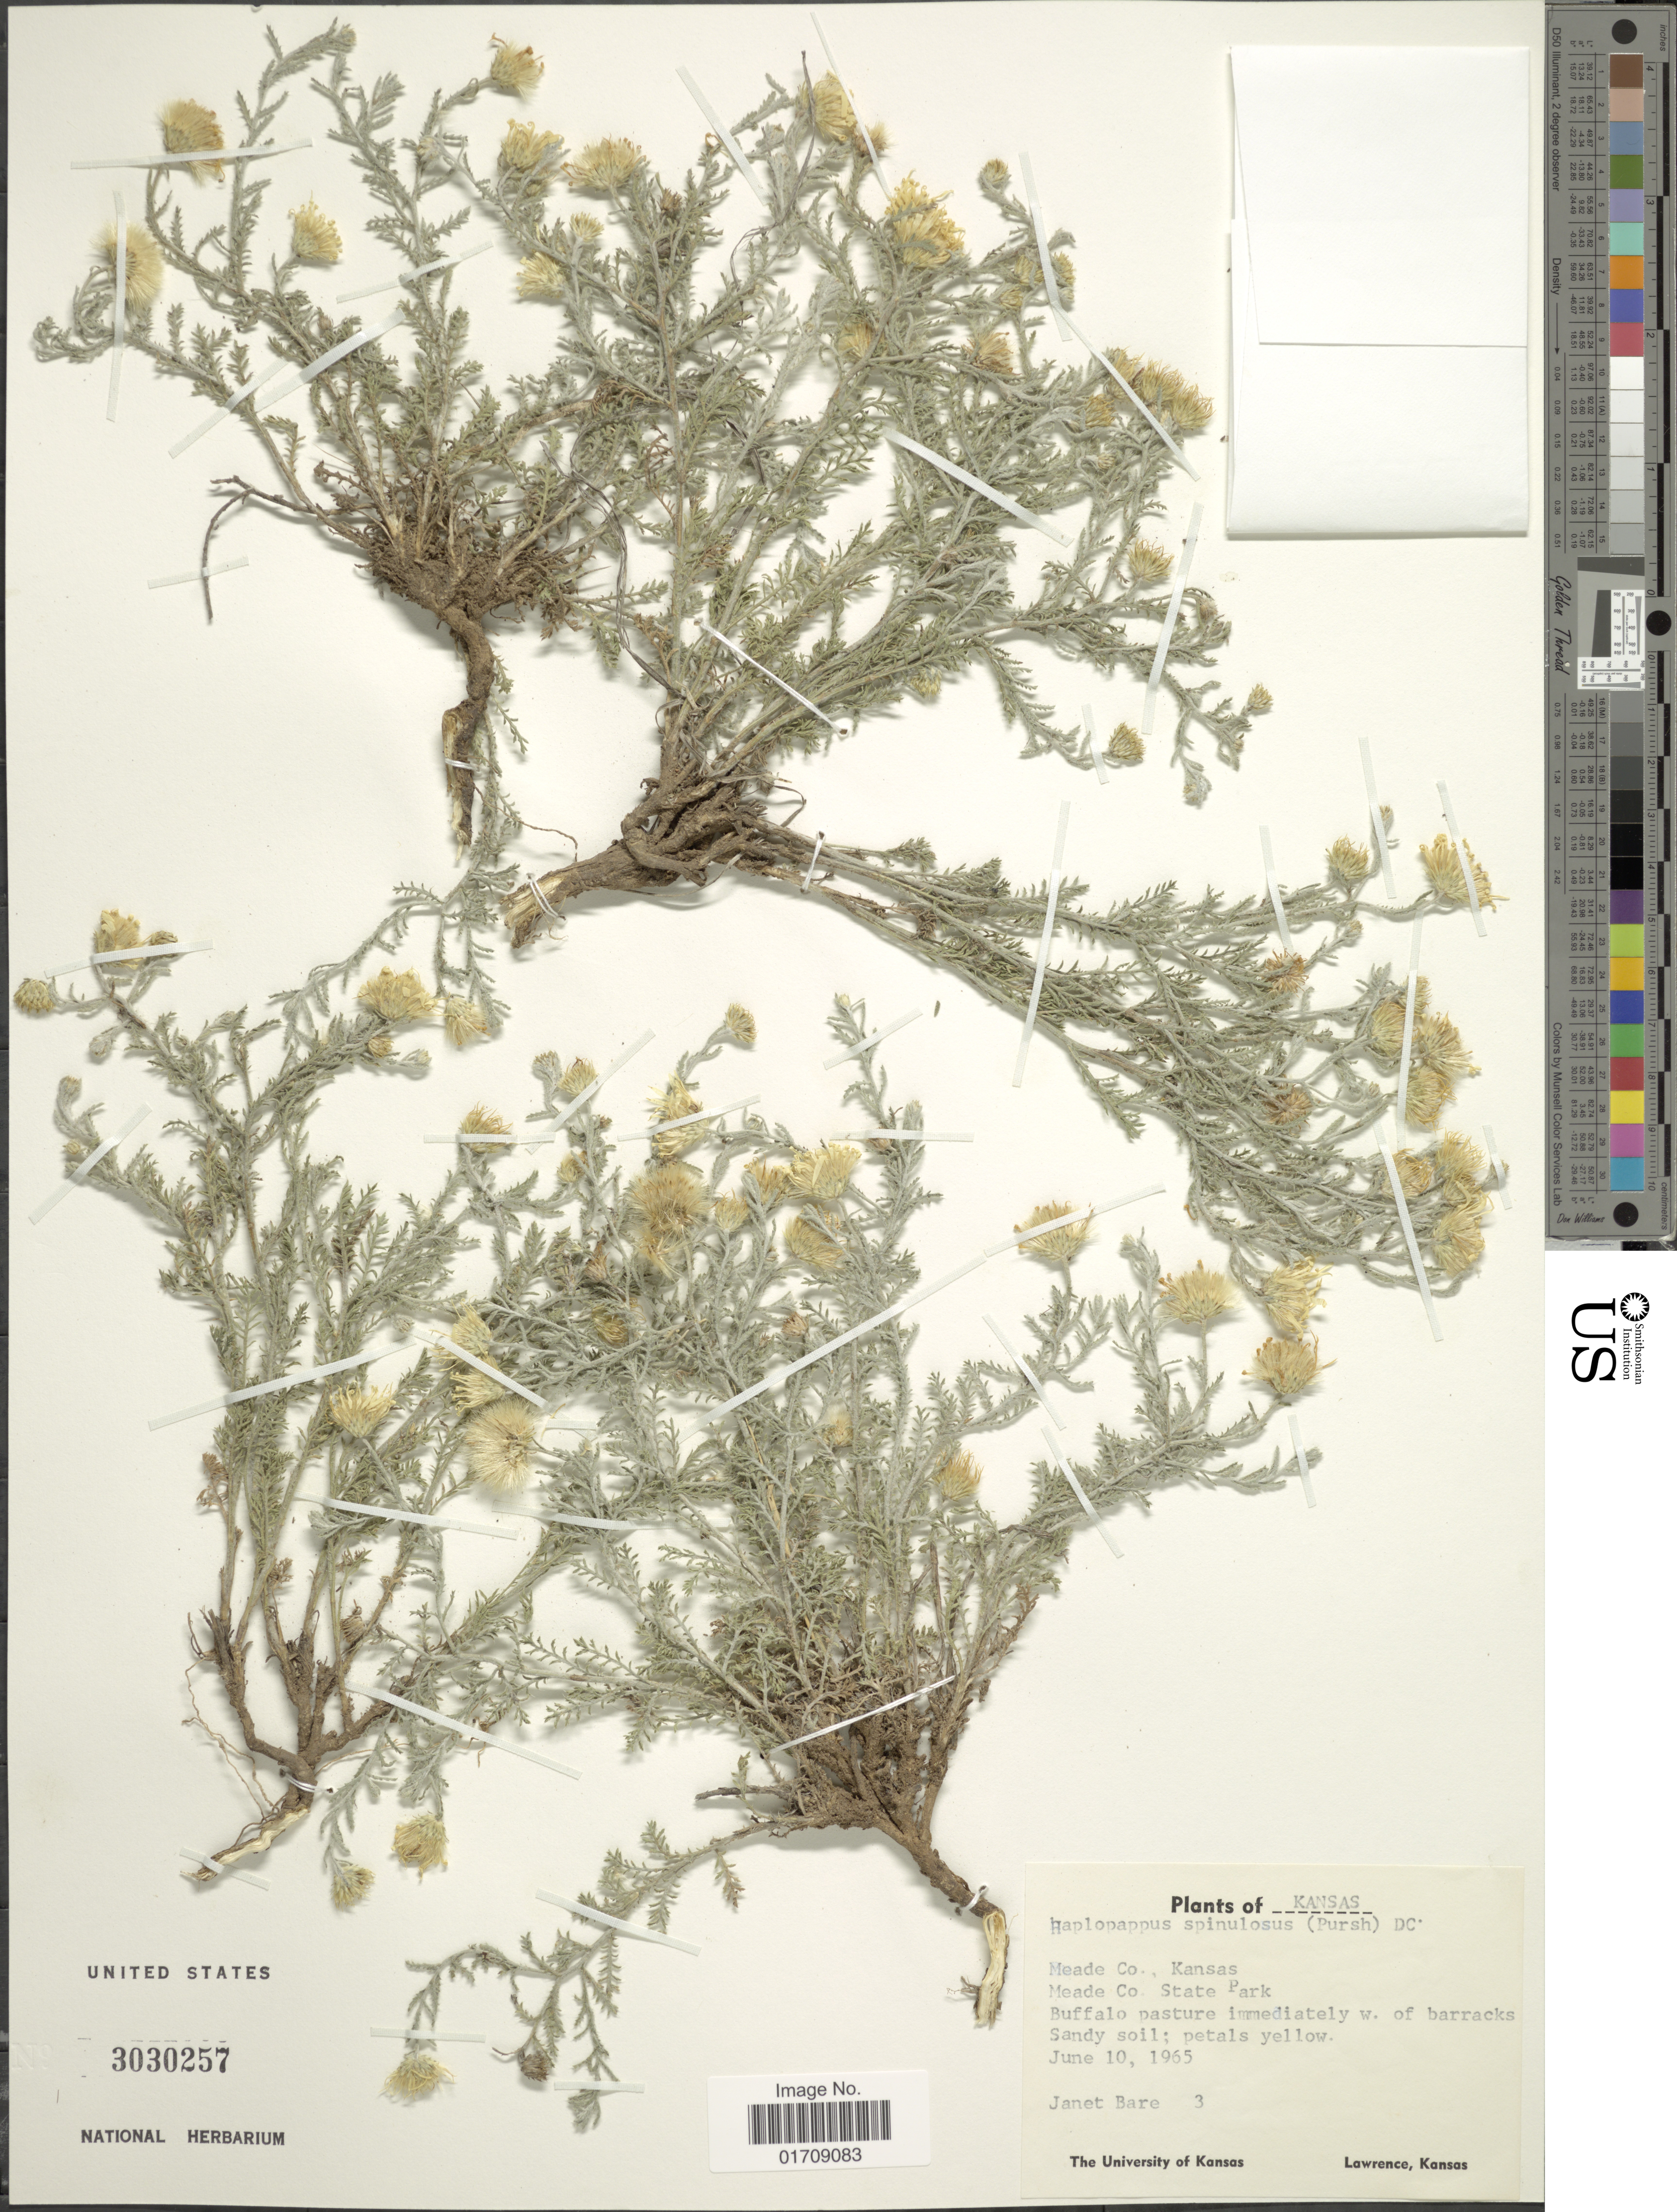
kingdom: Plantae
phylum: Tracheophyta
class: Magnoliopsida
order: Asterales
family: Asteraceae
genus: Machaeranthera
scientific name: Machaeranthera pinnata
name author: (Nutt.) Shinners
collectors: J. Baré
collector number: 3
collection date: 1965-06-10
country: United States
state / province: Kansas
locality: Meade Co., Meade Co, State Park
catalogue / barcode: US 3030257